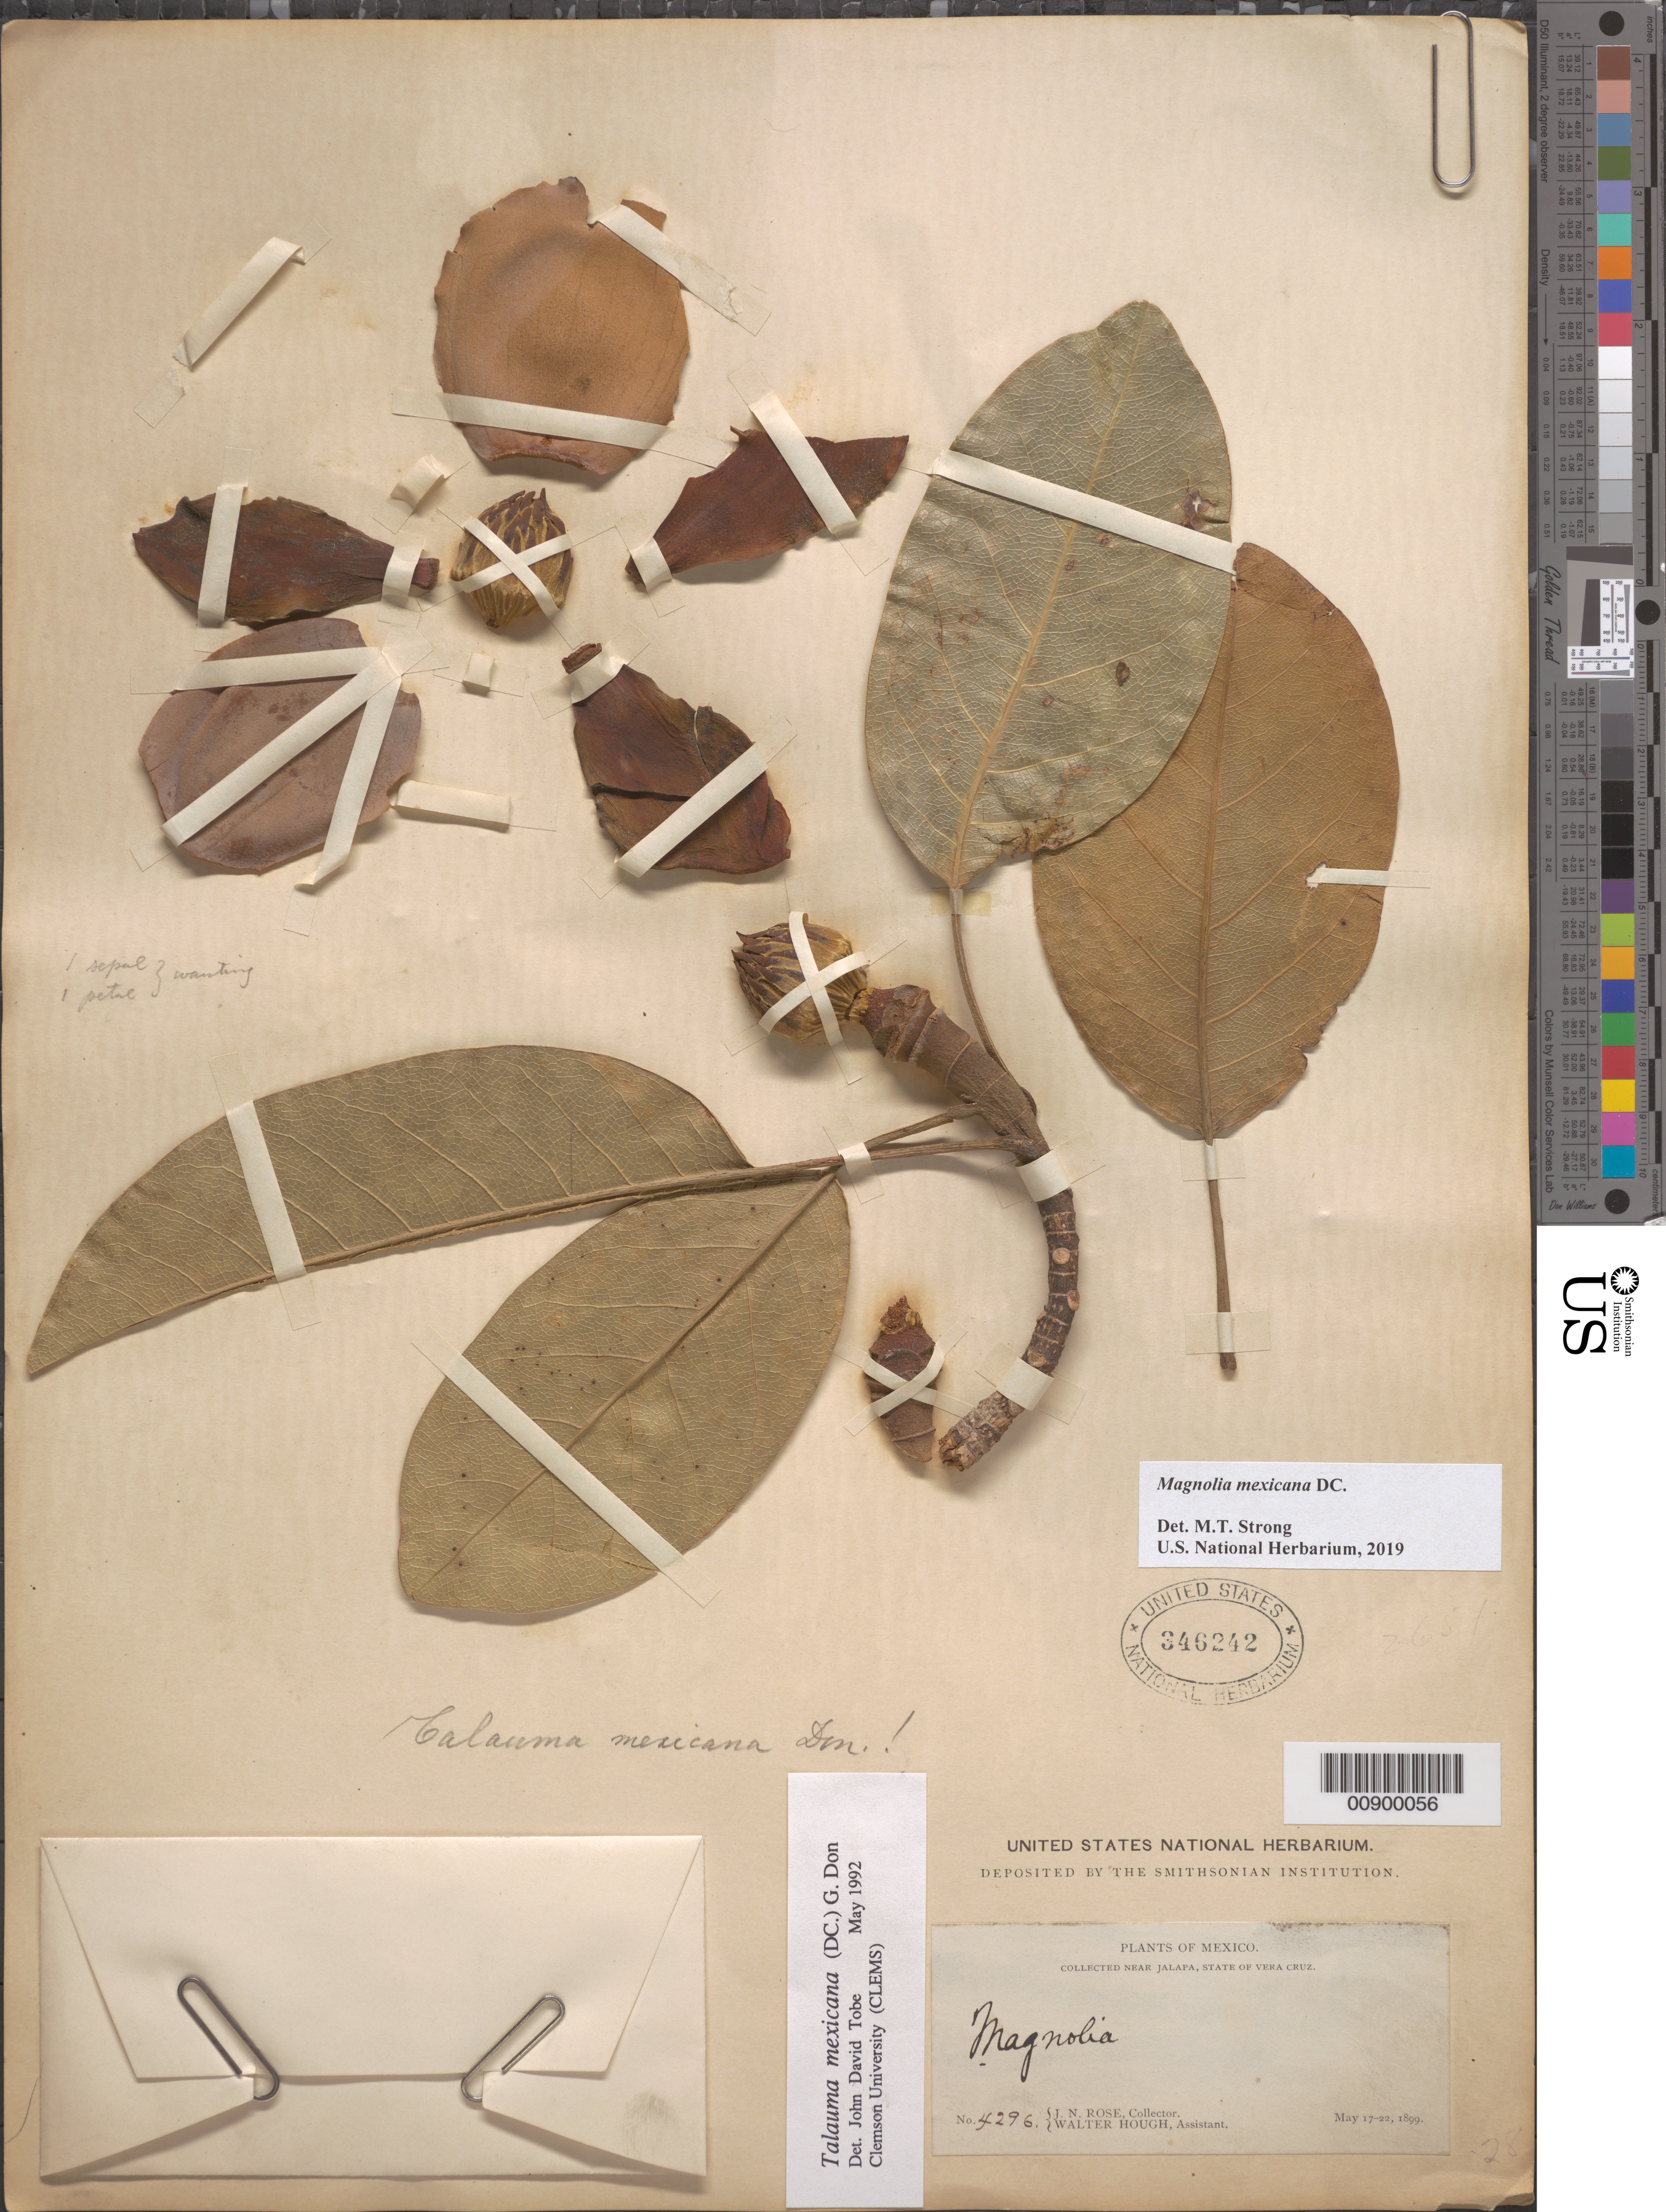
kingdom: Plantae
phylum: Tracheophyta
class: Magnoliopsida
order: Magnoliales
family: Magnoliaceae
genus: Magnolia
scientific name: Magnolia mexicana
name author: DC.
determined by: Strong, Mark T., (BOT), Smithsonian Institution - National Museum of Natural History (UNITED STATES)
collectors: J. N. Rose & W. Hough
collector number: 4296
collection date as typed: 17 May 1899 to 22 May 1899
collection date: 1899-05-17/1899-05-22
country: Mexico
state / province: Veracruz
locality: Near Jalapa, Veracruz.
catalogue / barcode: US 346242